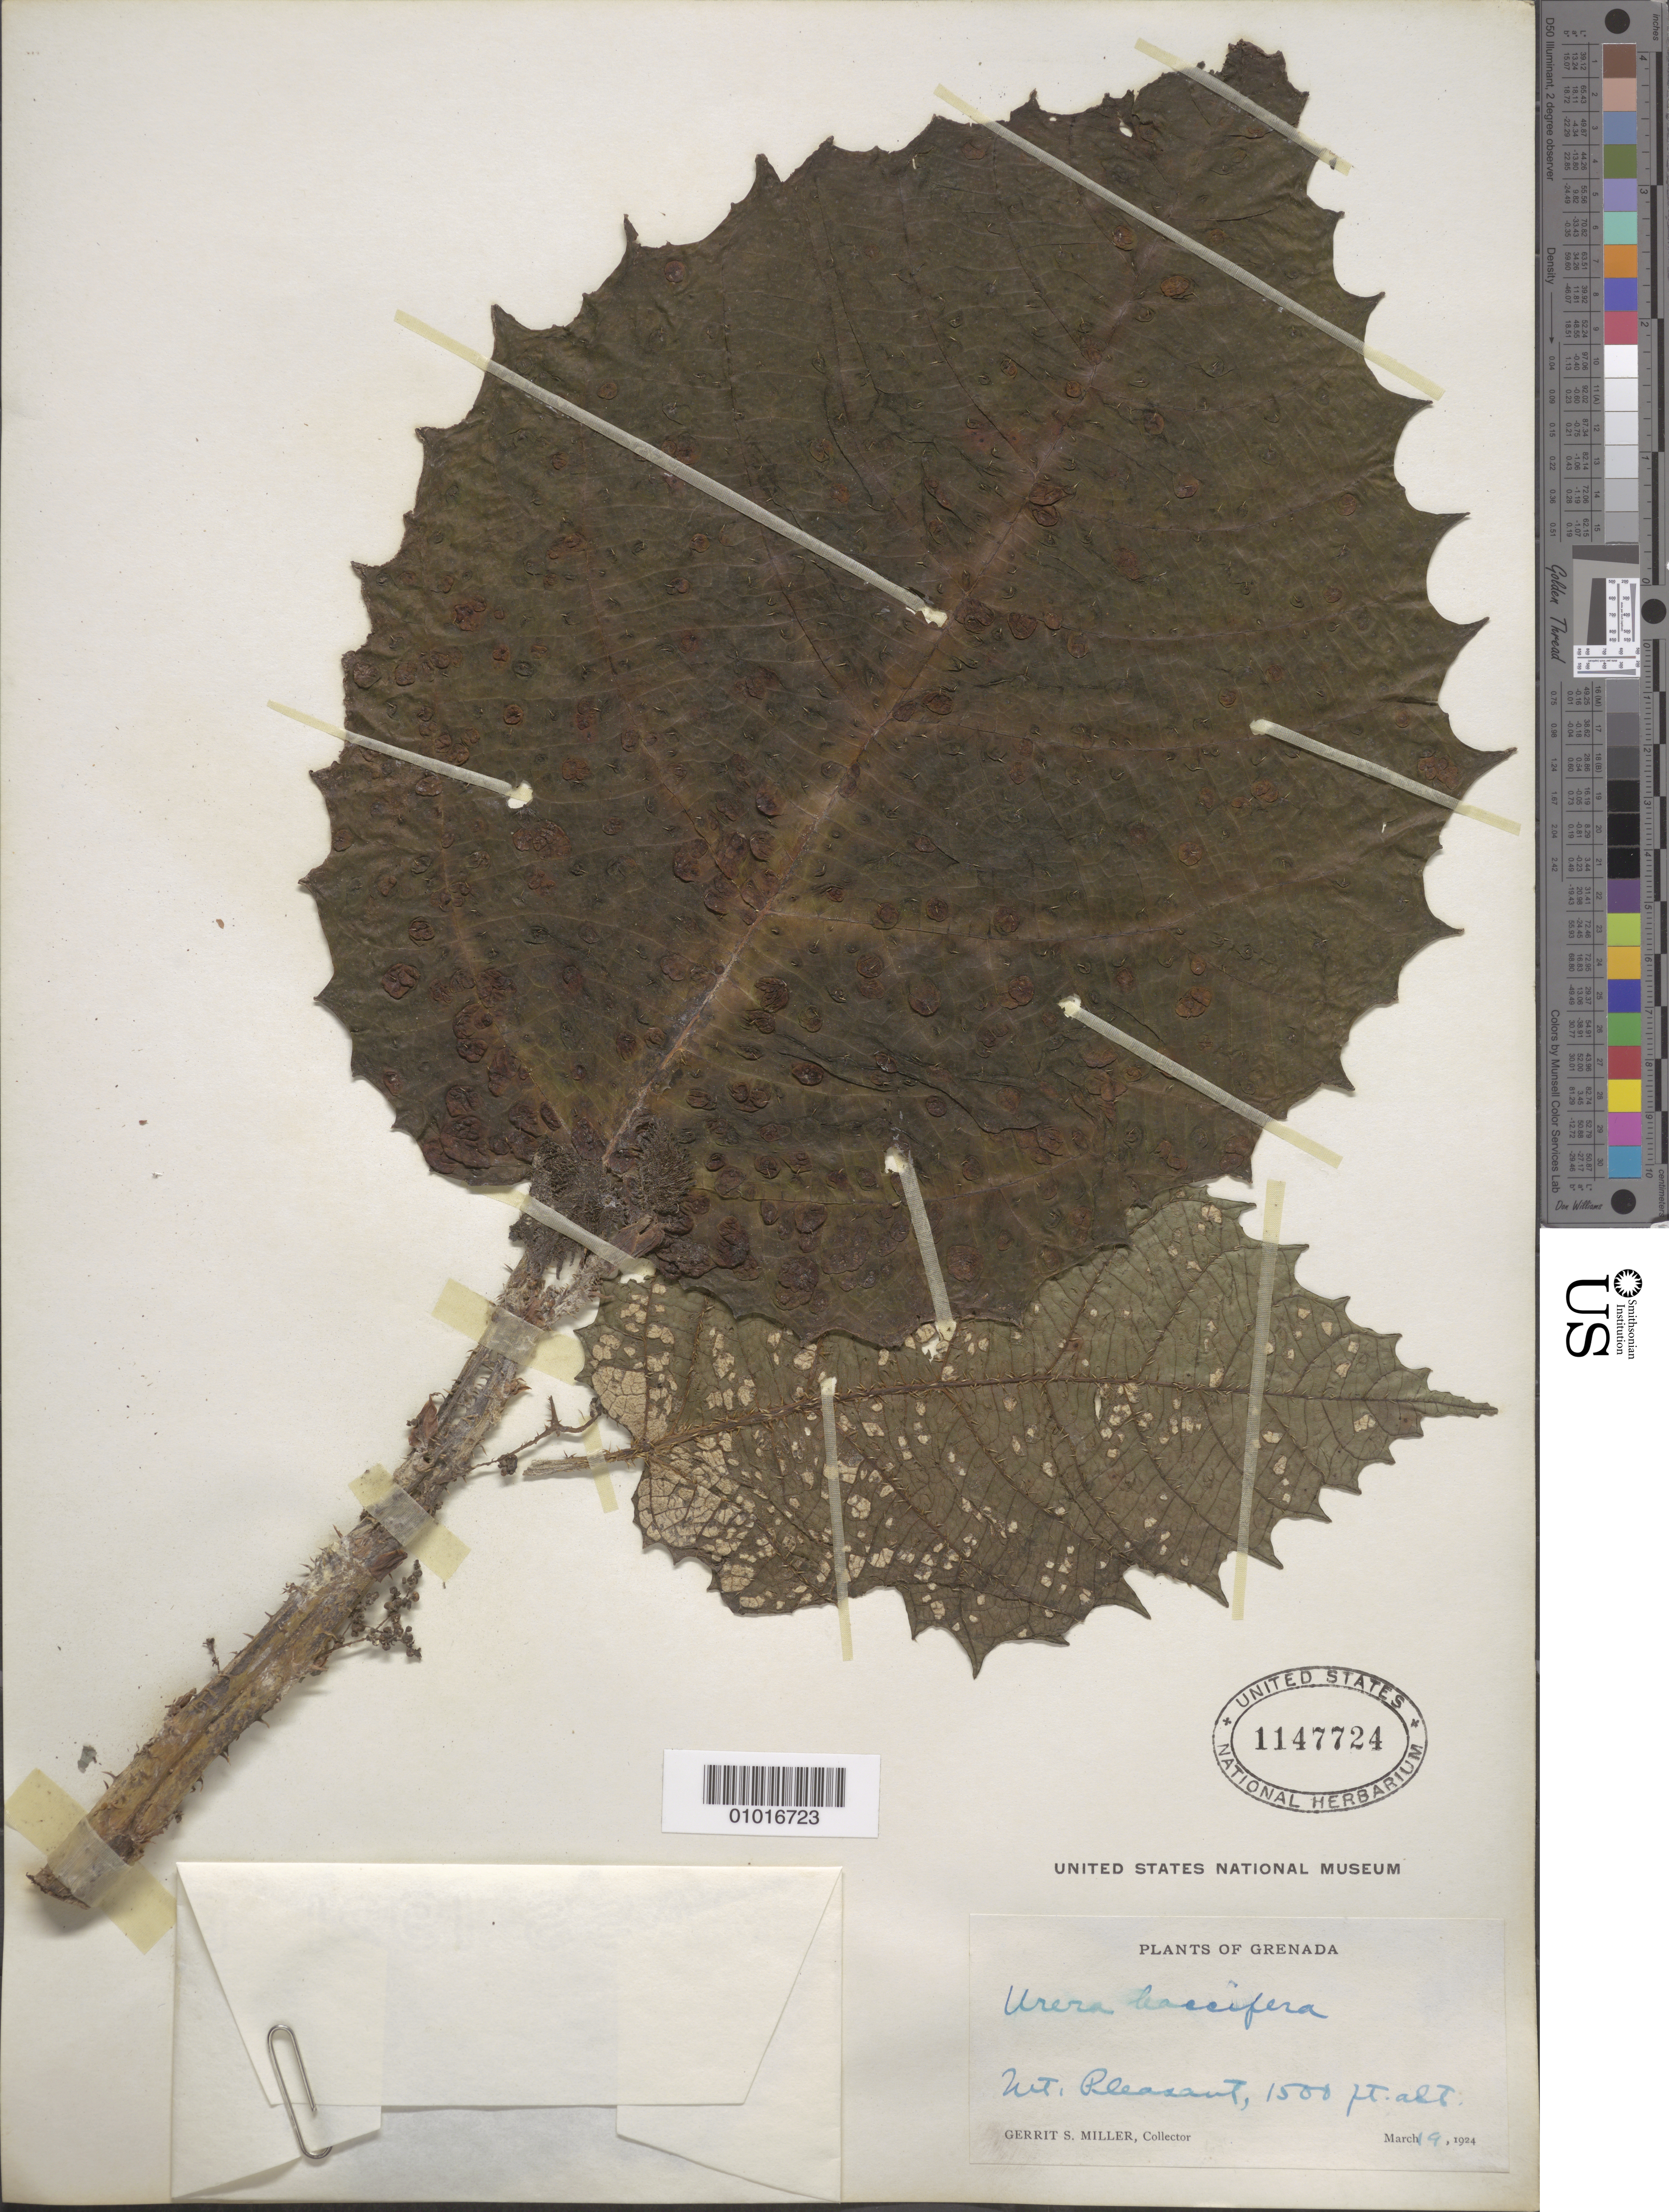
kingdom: Plantae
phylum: Tracheophyta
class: Magnoliopsida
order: Rosales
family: Urticaceae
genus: Urera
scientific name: Urera baccifera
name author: (L.) Gaudich. ex Wedd.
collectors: G. S. Miller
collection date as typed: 19 Mar 1924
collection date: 1924-03-19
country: Grenada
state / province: Carriacou and Petite Martinique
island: Carriacou I.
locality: Mt. Pleasant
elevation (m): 457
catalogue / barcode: US 1147724